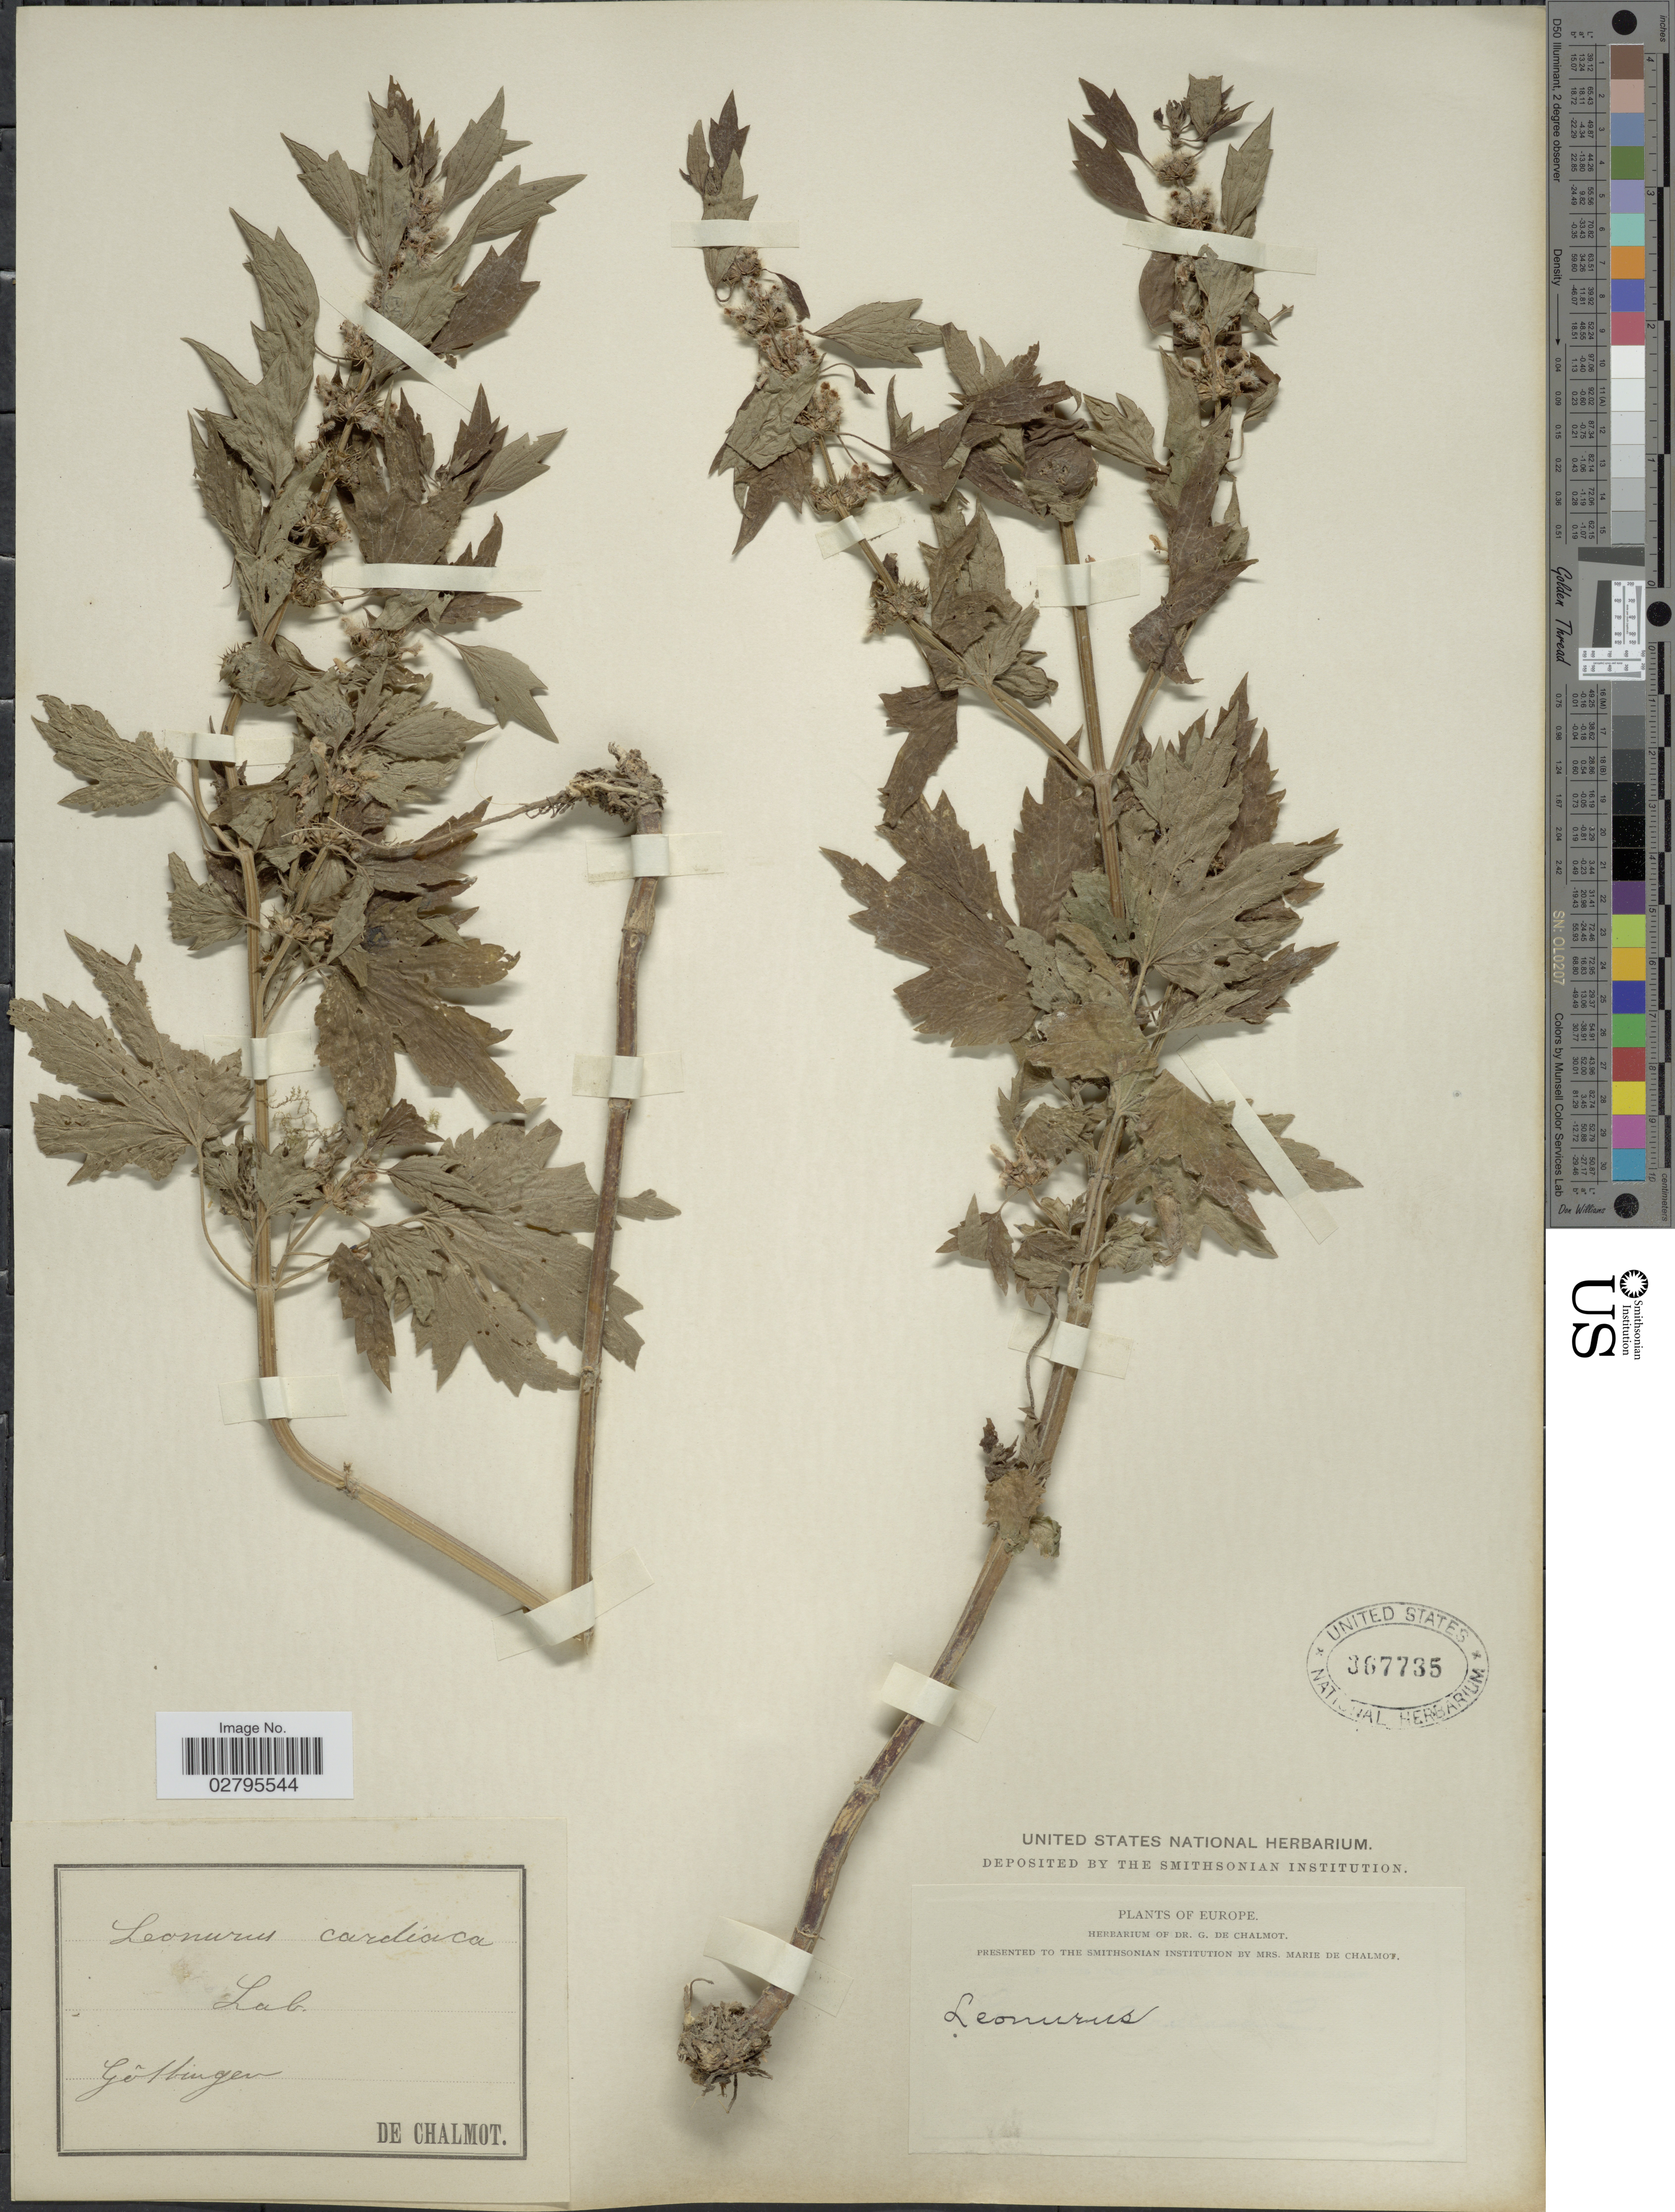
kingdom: Plantae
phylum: Tracheophyta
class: Magnoliopsida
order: Lamiales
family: Lamiaceae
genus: Leonurus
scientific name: Leonurus cardiaca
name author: L.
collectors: G. de Chalmot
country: Germany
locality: Göttingen. Europe.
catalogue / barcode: US 367735